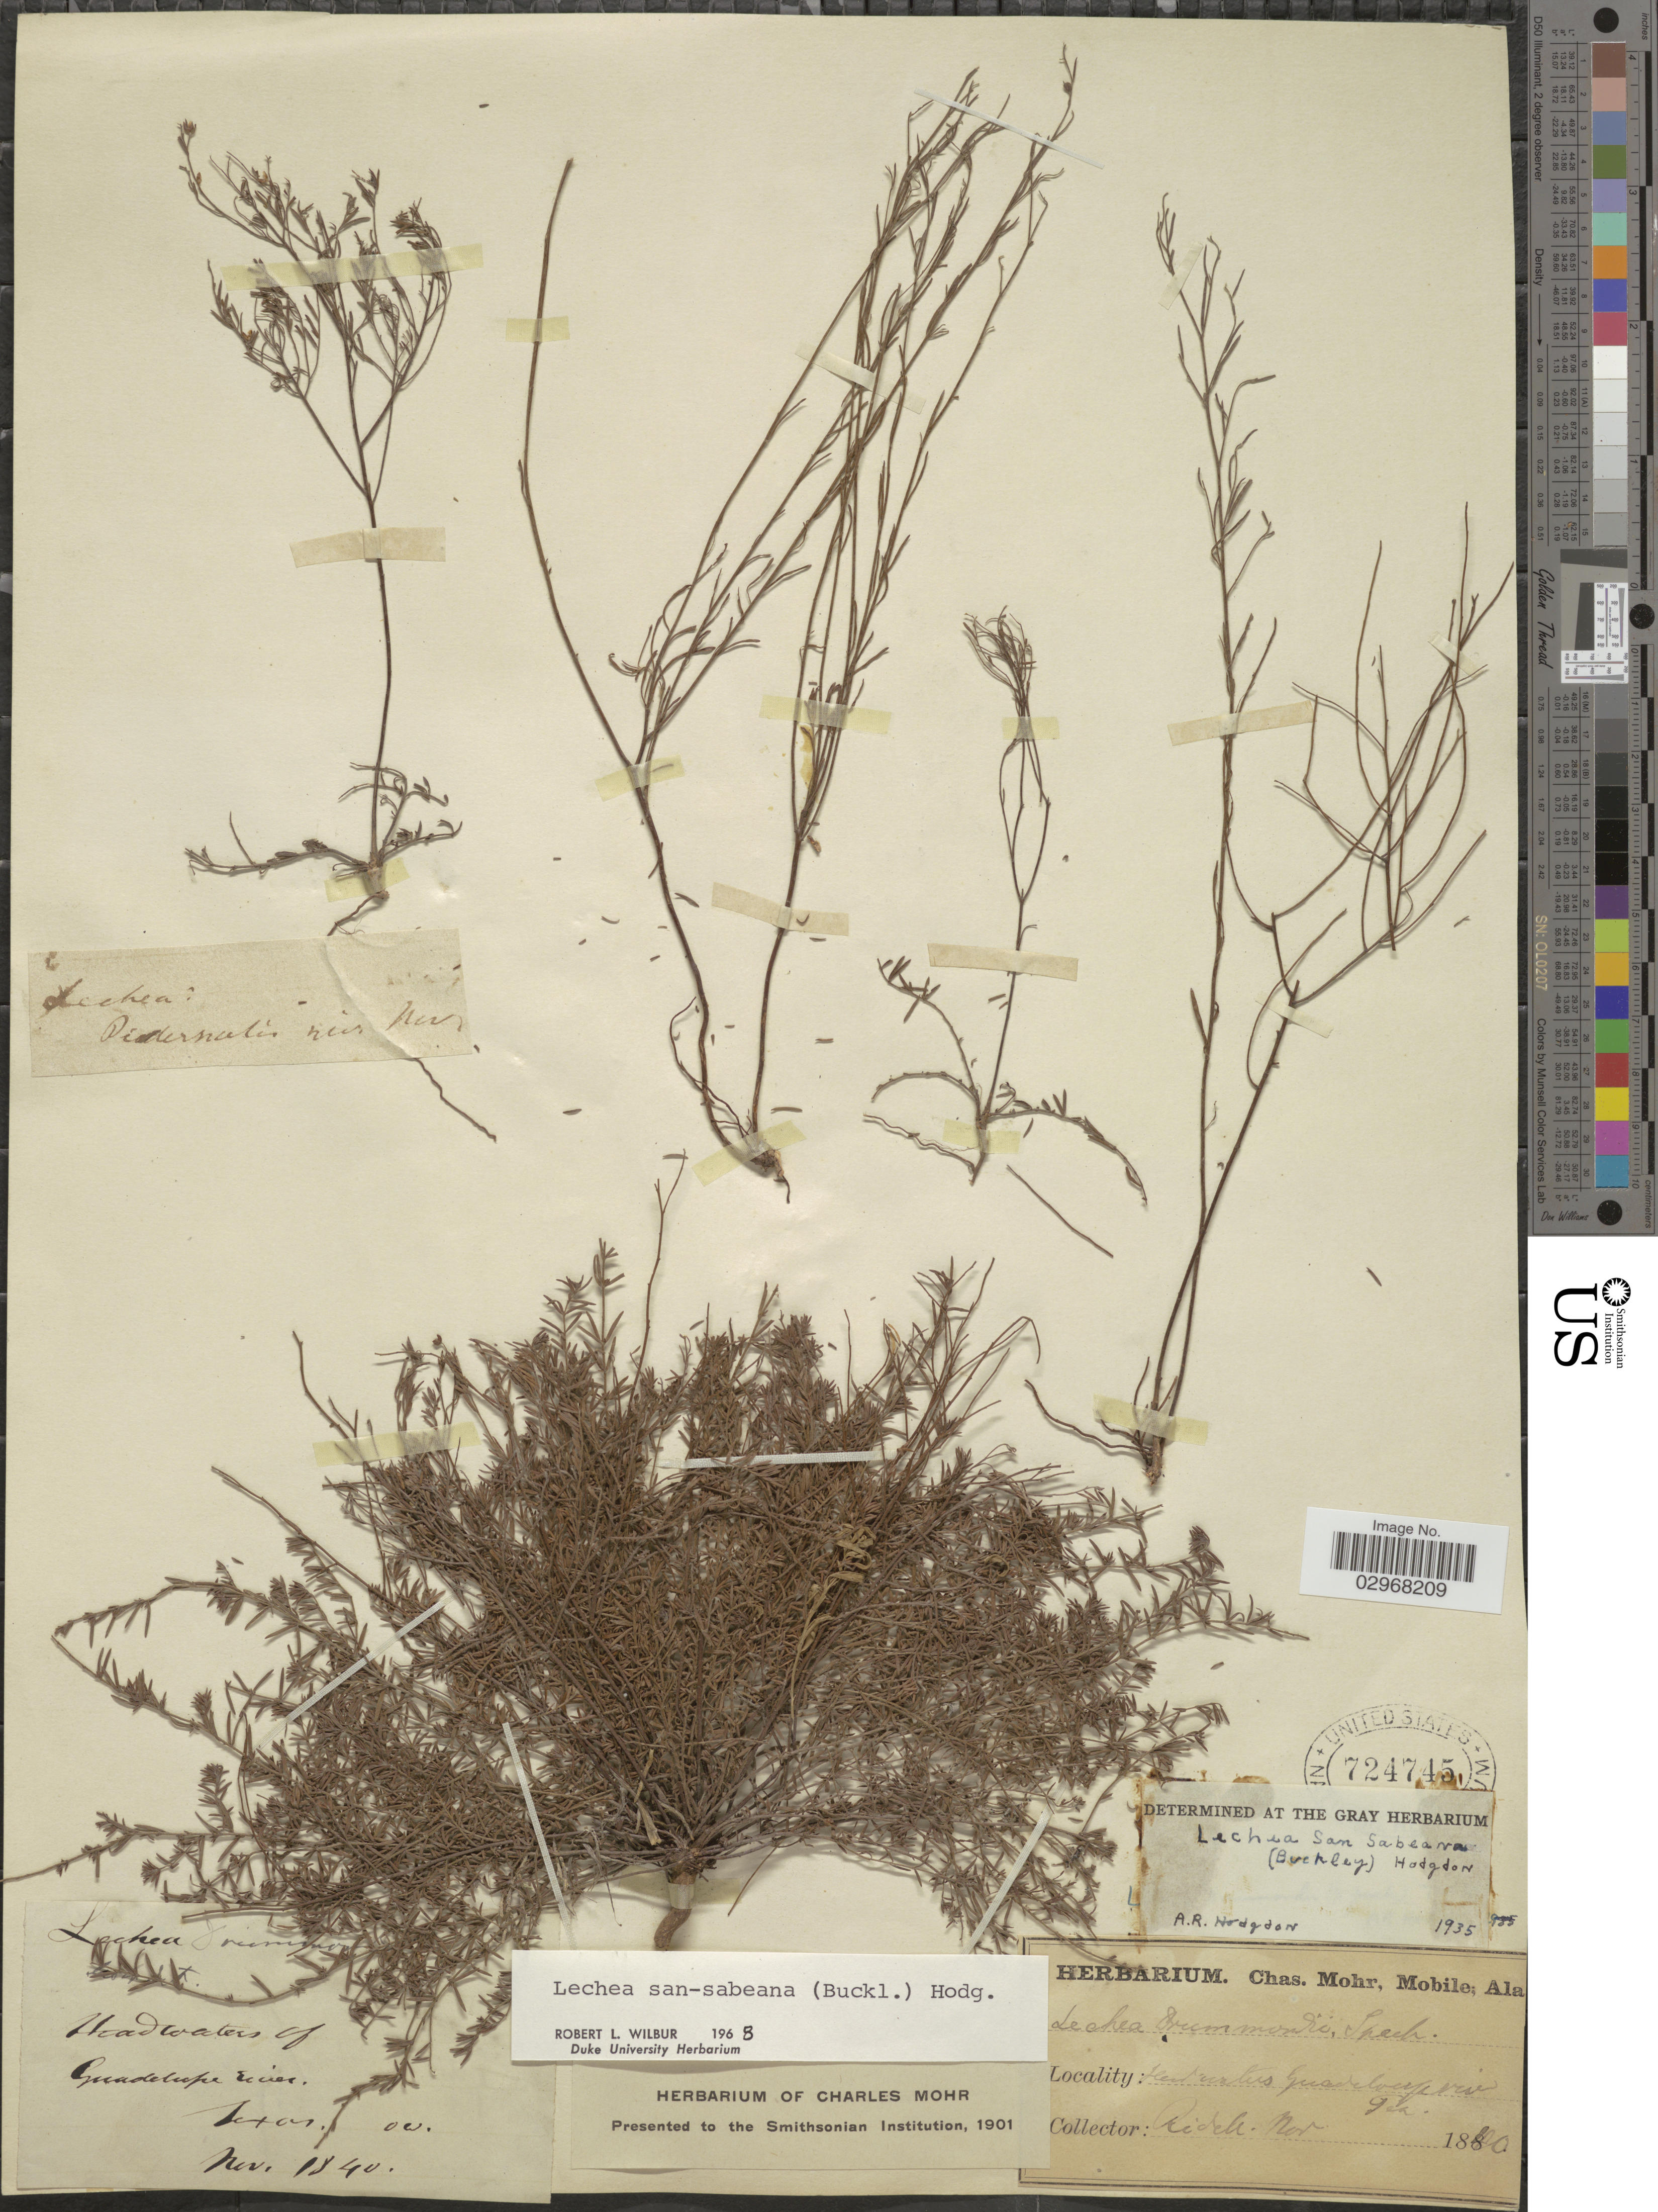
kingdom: Plantae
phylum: Tracheophyta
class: Magnoliopsida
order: Malvales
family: Cistaceae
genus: Lechea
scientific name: Lechea san-sabeana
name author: (Buckley) Hodgdon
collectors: -. Ridele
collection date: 1840-11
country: United States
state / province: Texas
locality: Headwaters of Guadelupe river.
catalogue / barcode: US 724745